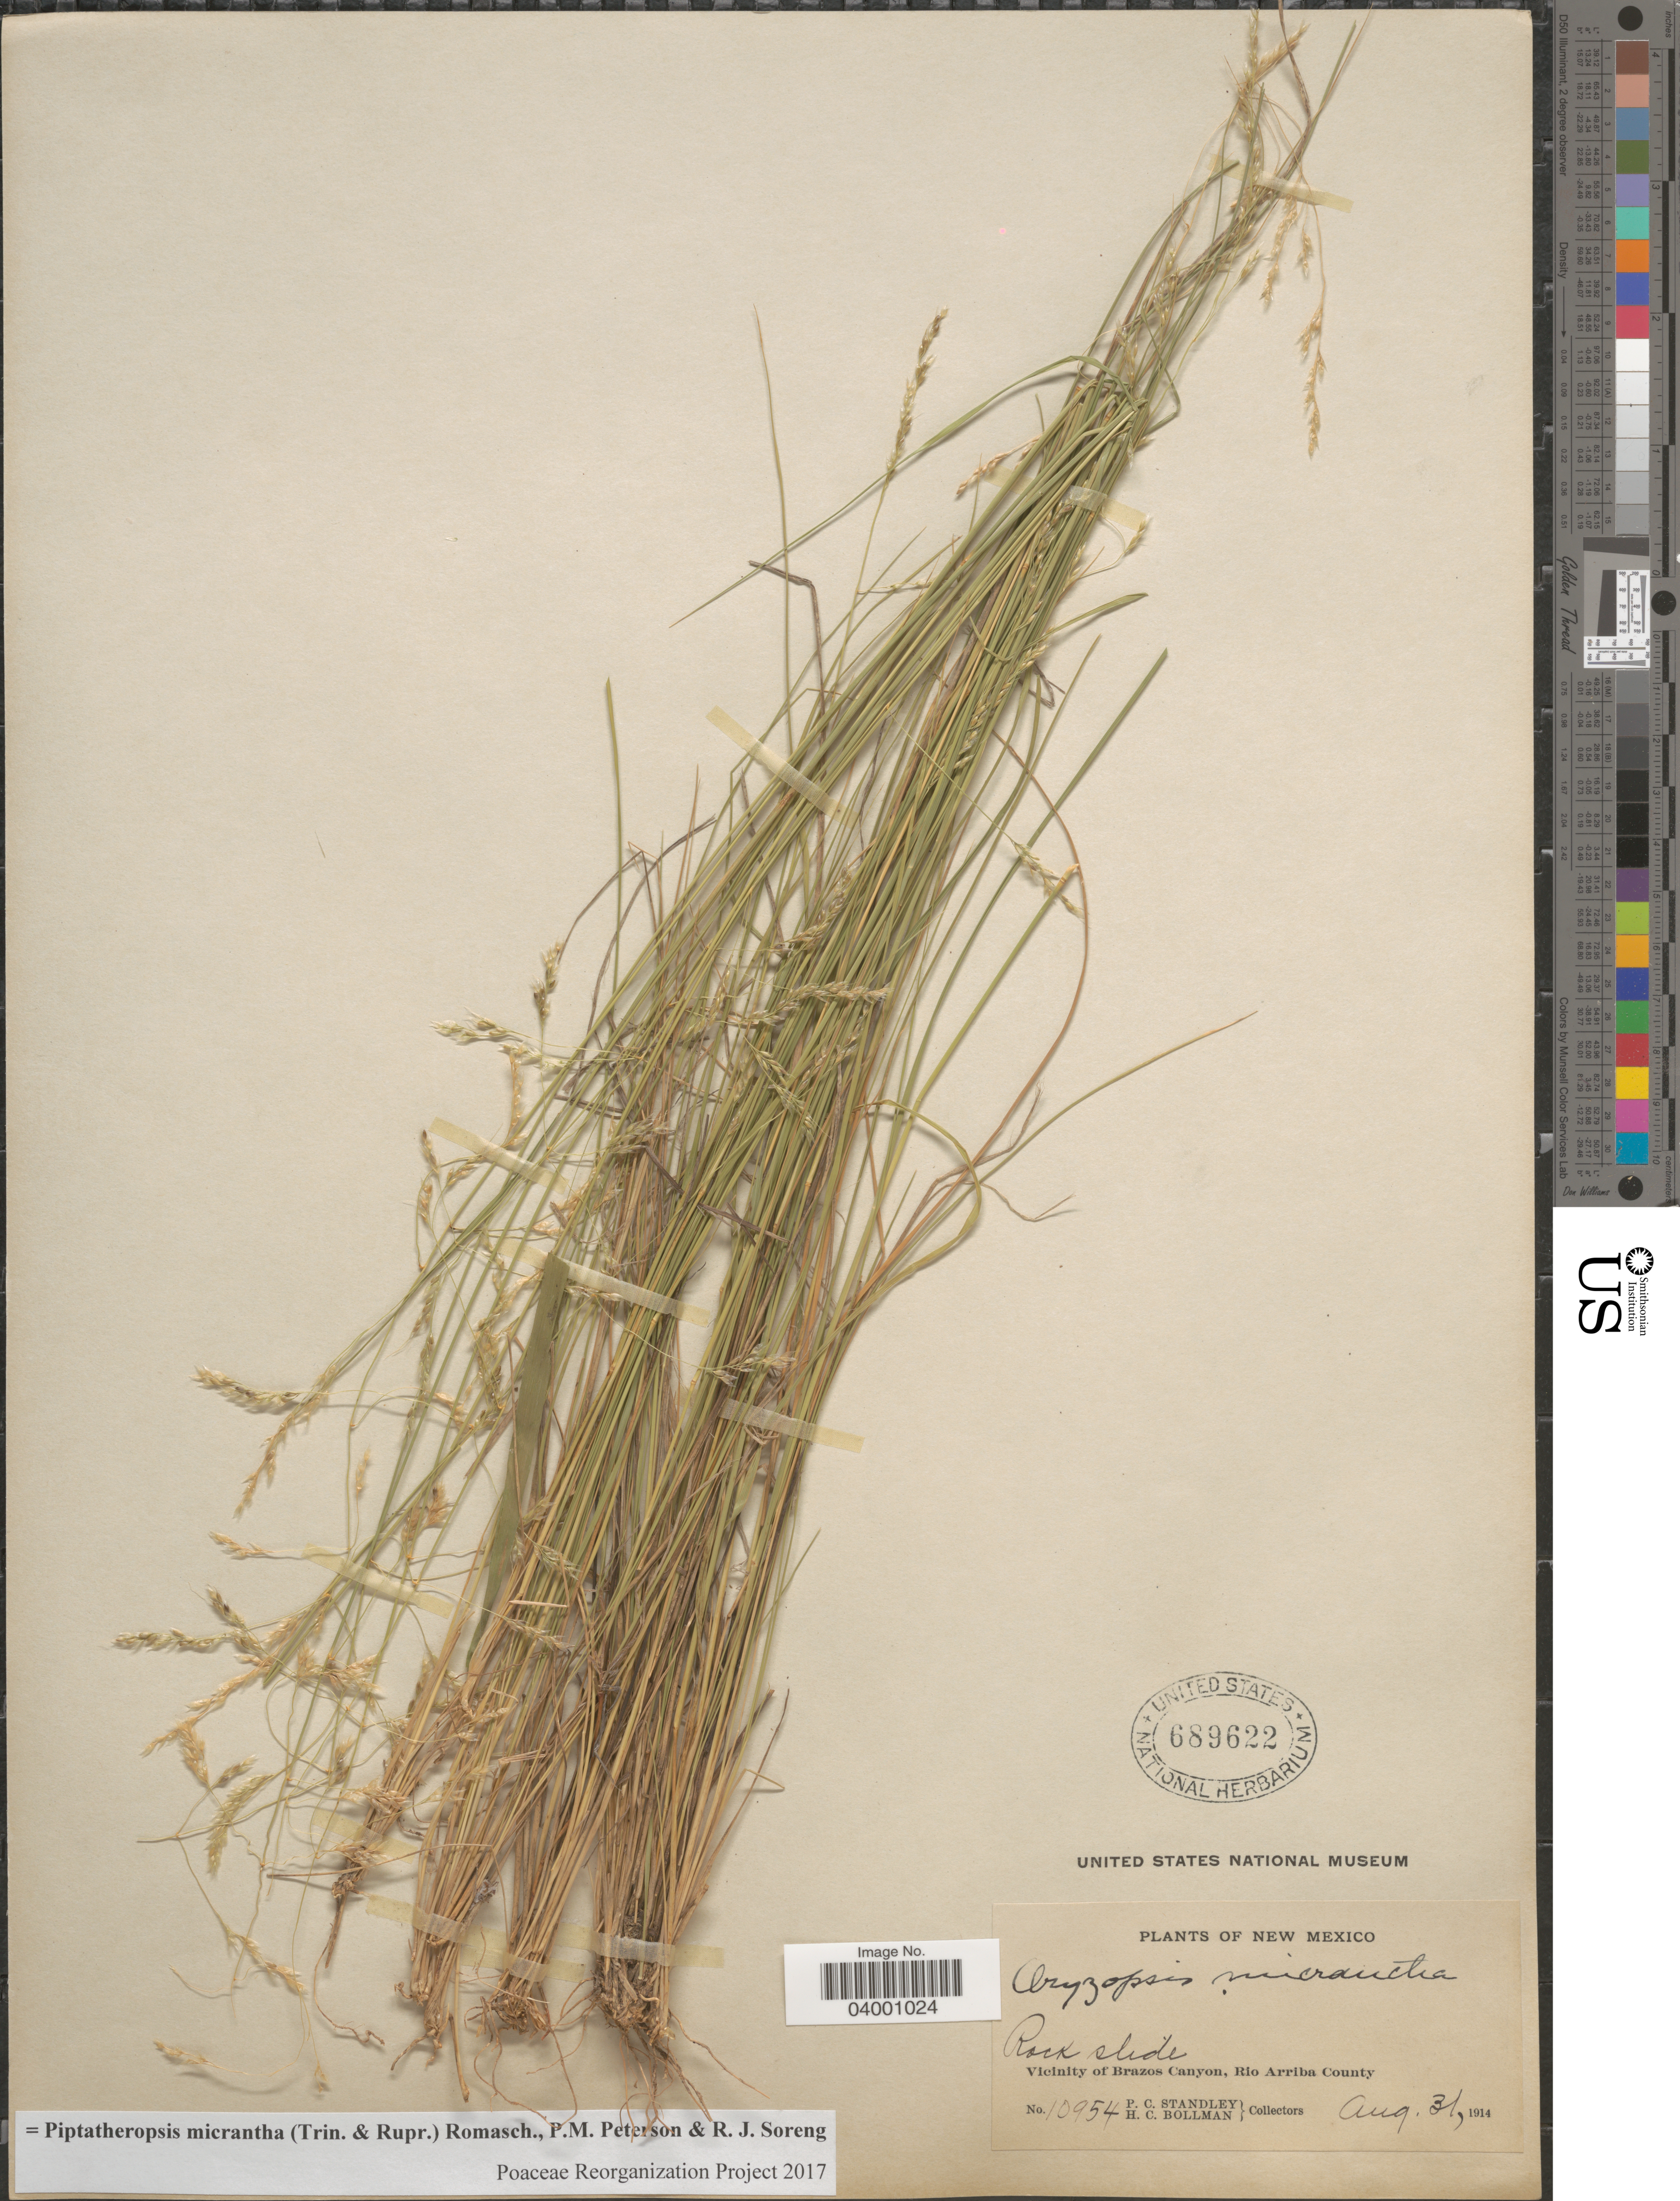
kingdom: Plantae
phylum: Tracheophyta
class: Liliopsida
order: Poales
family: Poaceae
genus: Piptatheropsis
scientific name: Piptatheropsis micrantha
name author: (Trin. & Rupr.) Romasch.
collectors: P. C. Standley & H. C. Bollman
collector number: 10954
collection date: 1914-08-31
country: United States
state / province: New Mexico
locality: Vicinity of Brazos Canyon, Rio Arriba County.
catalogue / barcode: US 689622